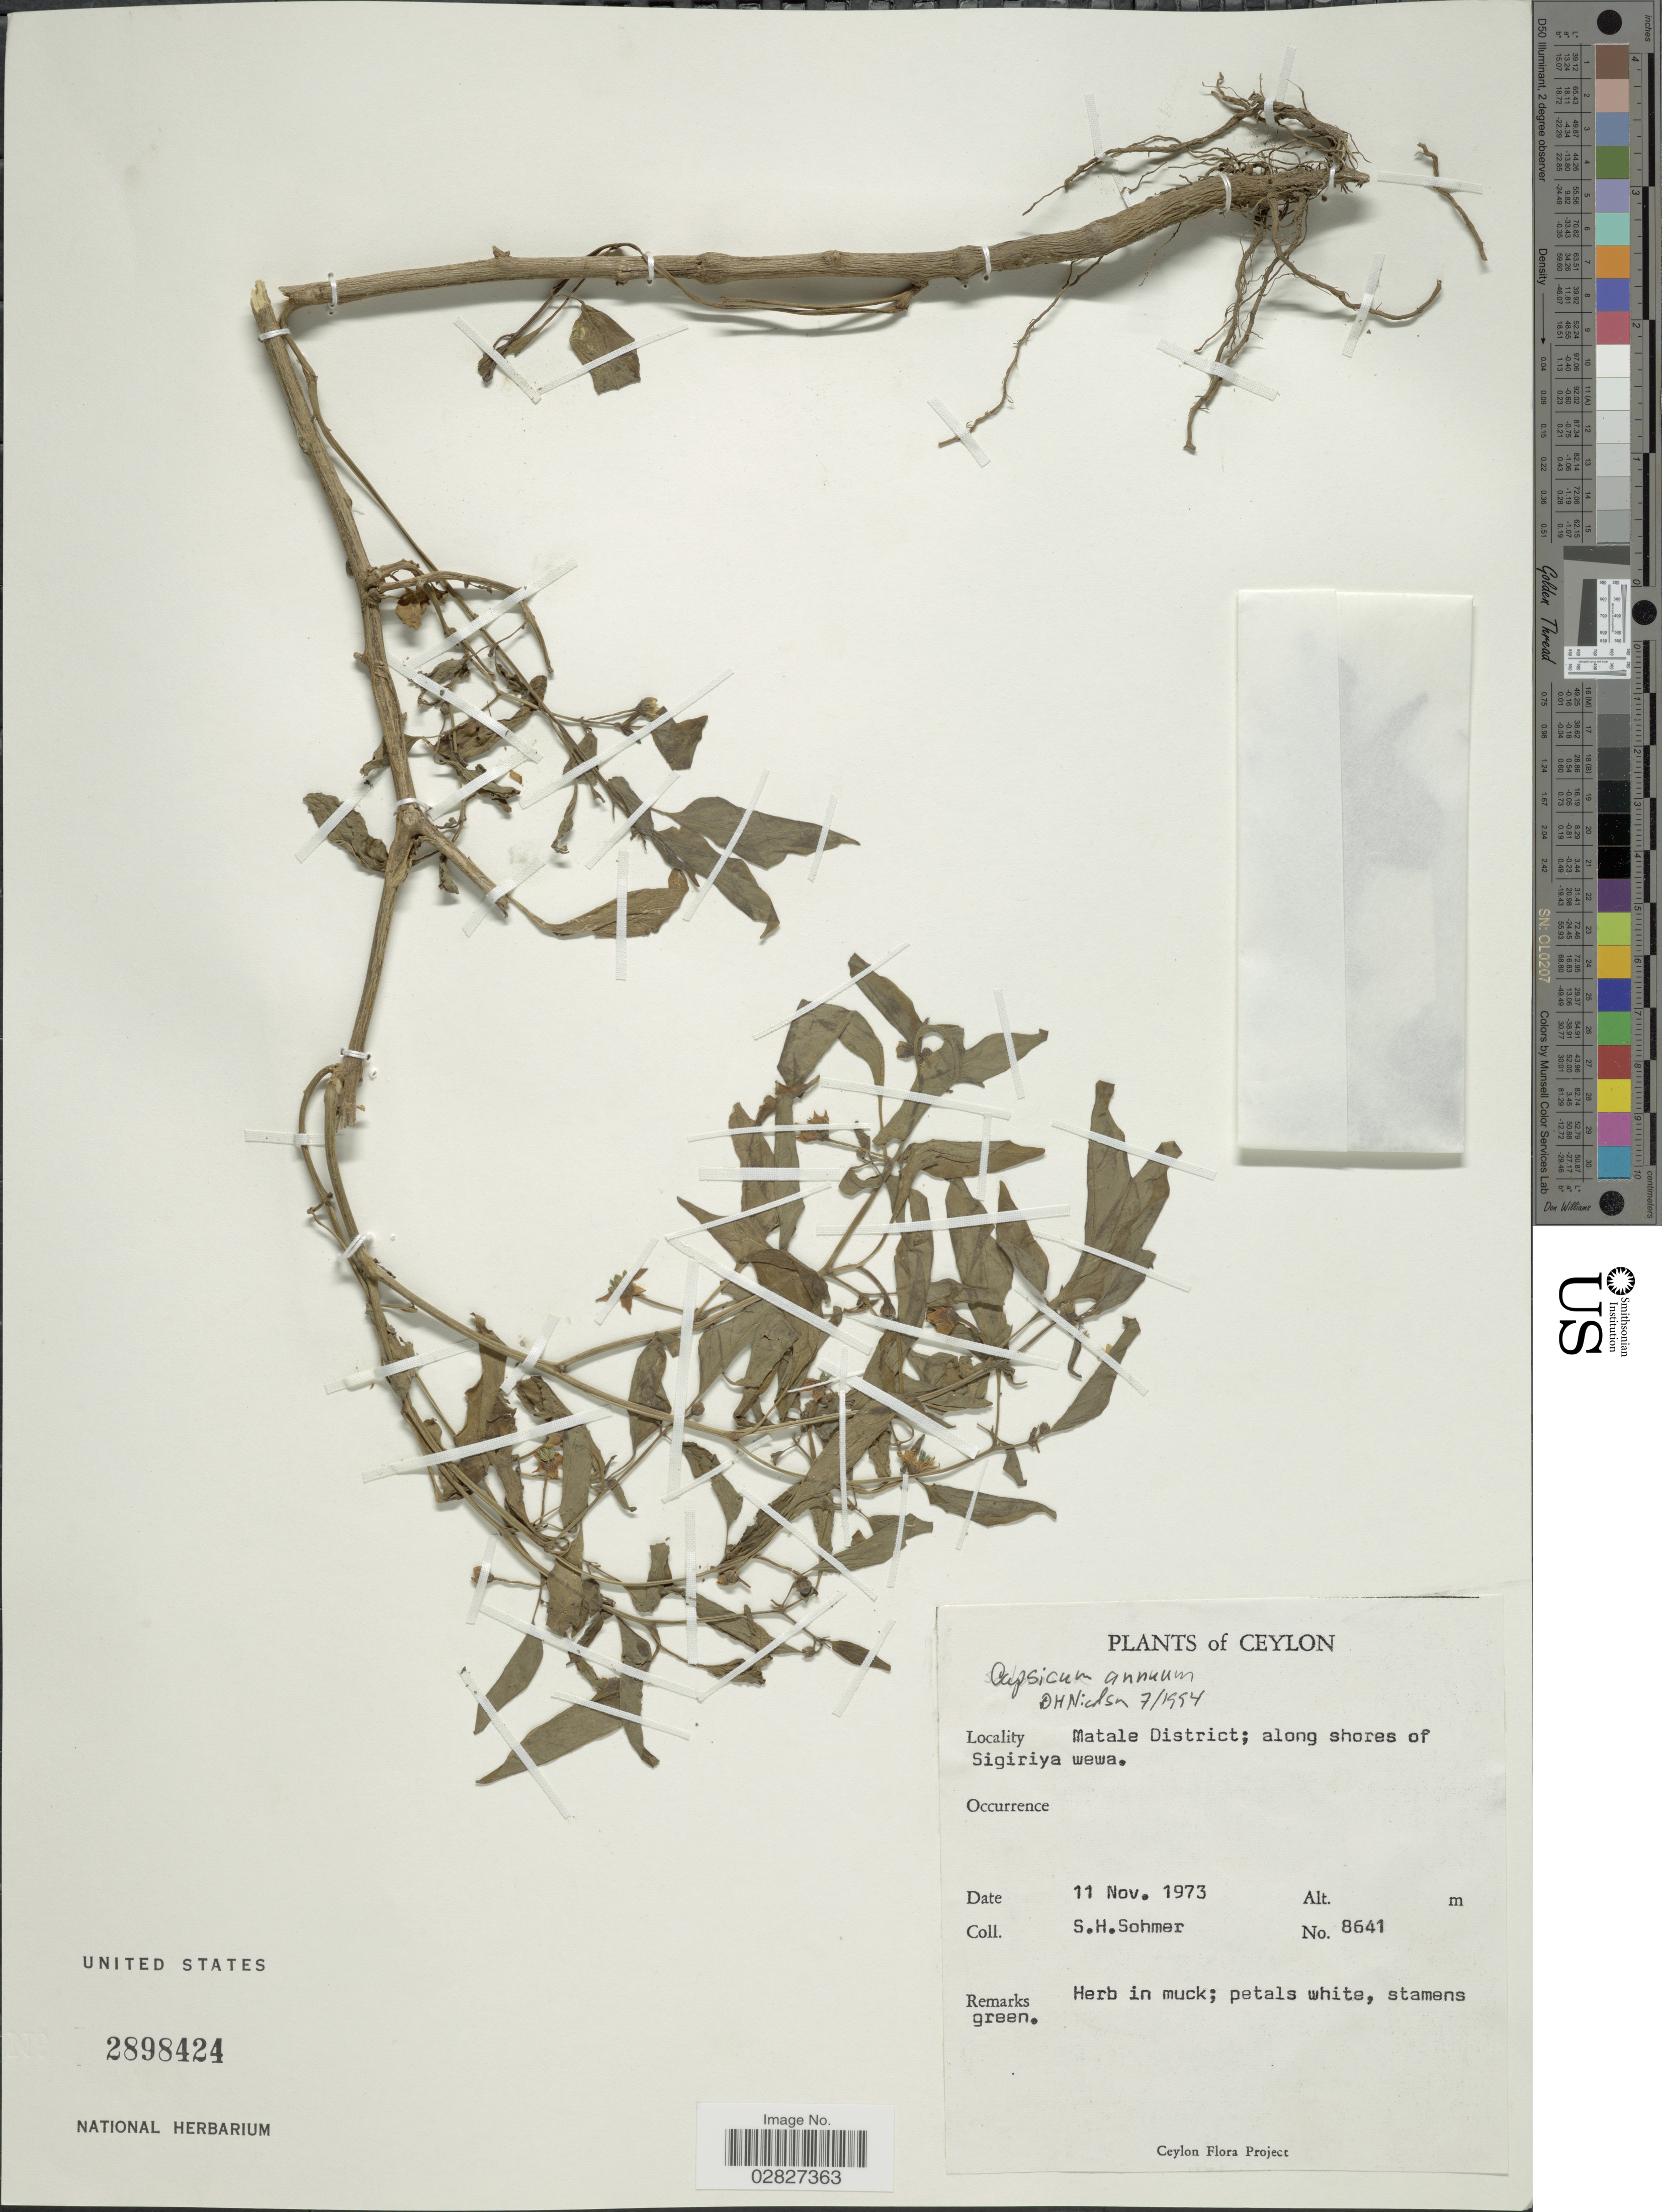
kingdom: Plantae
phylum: Tracheophyta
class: Magnoliopsida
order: Solanales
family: Solanaceae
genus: Capsicum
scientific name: Capsicum annuum 'Habanero'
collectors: S. H. Sohmer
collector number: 8641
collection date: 1973-11-11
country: Sri Lanka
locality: Ceylon. Matale District; along shores of Sigiriya wewa.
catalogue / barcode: US 2898424